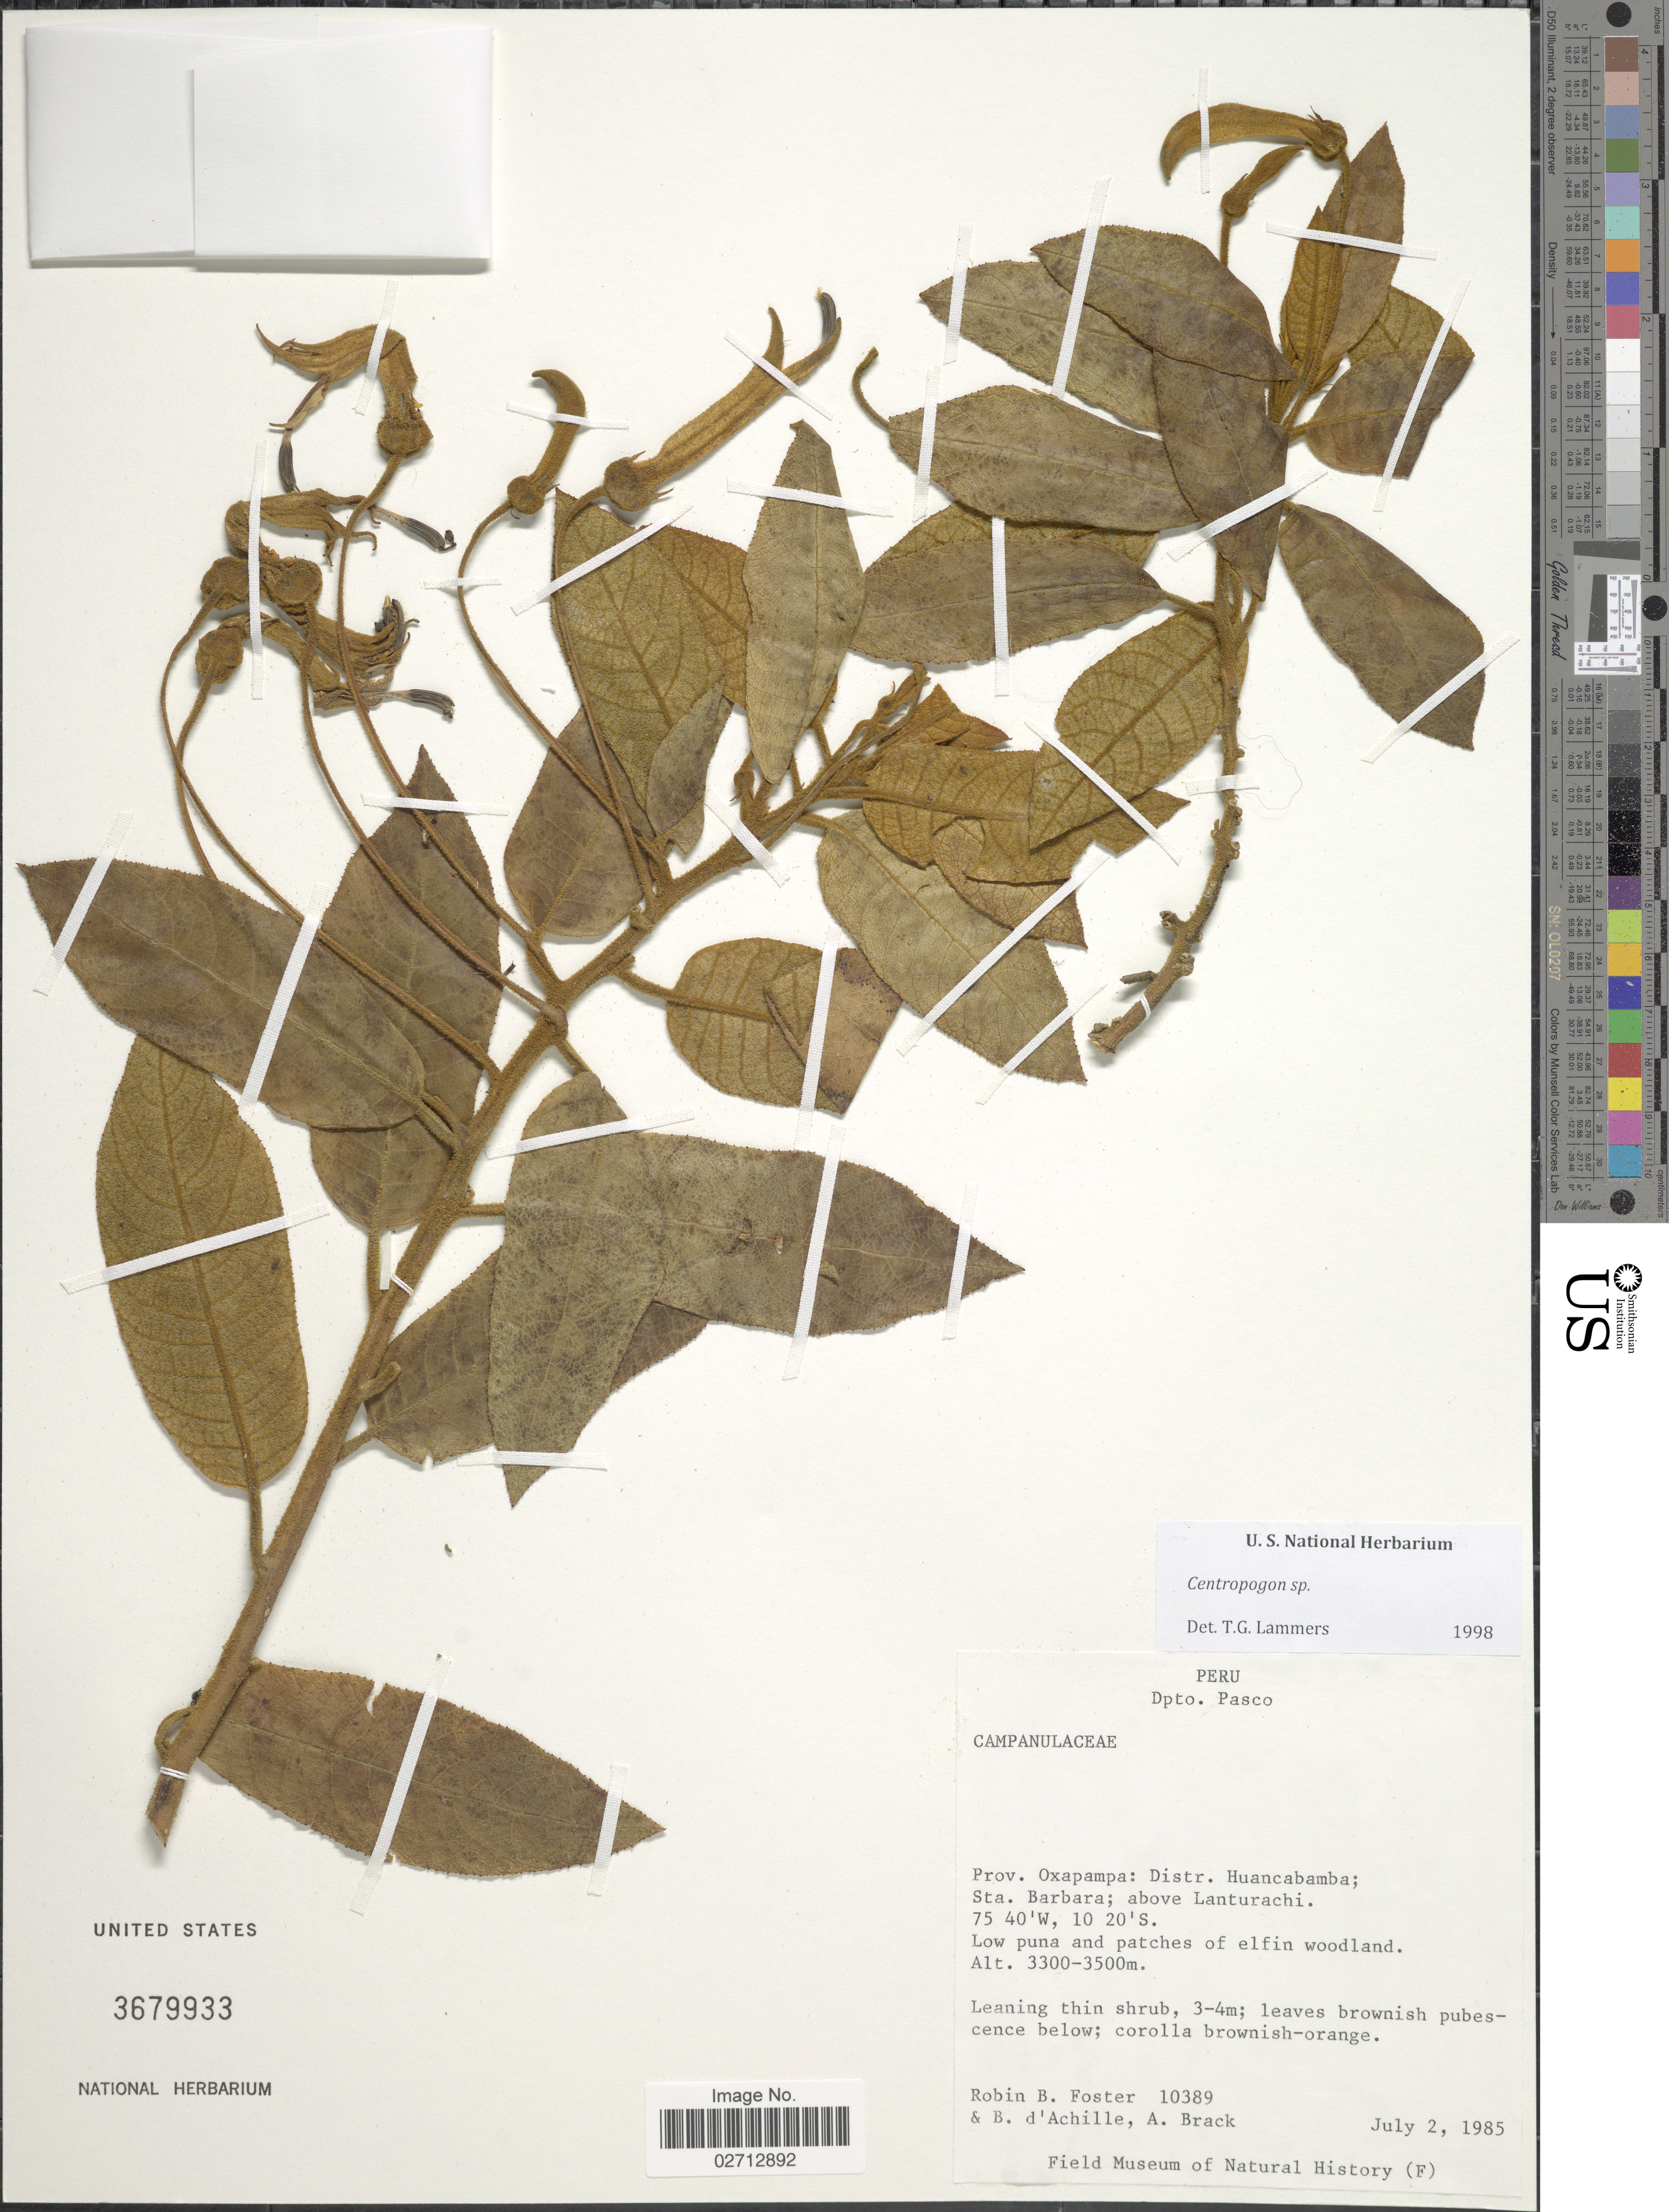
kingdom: Plantae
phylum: Tracheophyta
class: Magnoliopsida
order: Asterales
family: Campanulaceae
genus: Centropogon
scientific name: Centropogon sp.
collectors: R. B. Foster, B. d'Achille & A. Brack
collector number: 10389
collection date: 1985-07-02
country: Peru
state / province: Pasco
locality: Prov. Oxapampa: Distr. Huancabamba; Sta. Barbara; above Lanturachi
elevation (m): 3300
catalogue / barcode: US 3679933